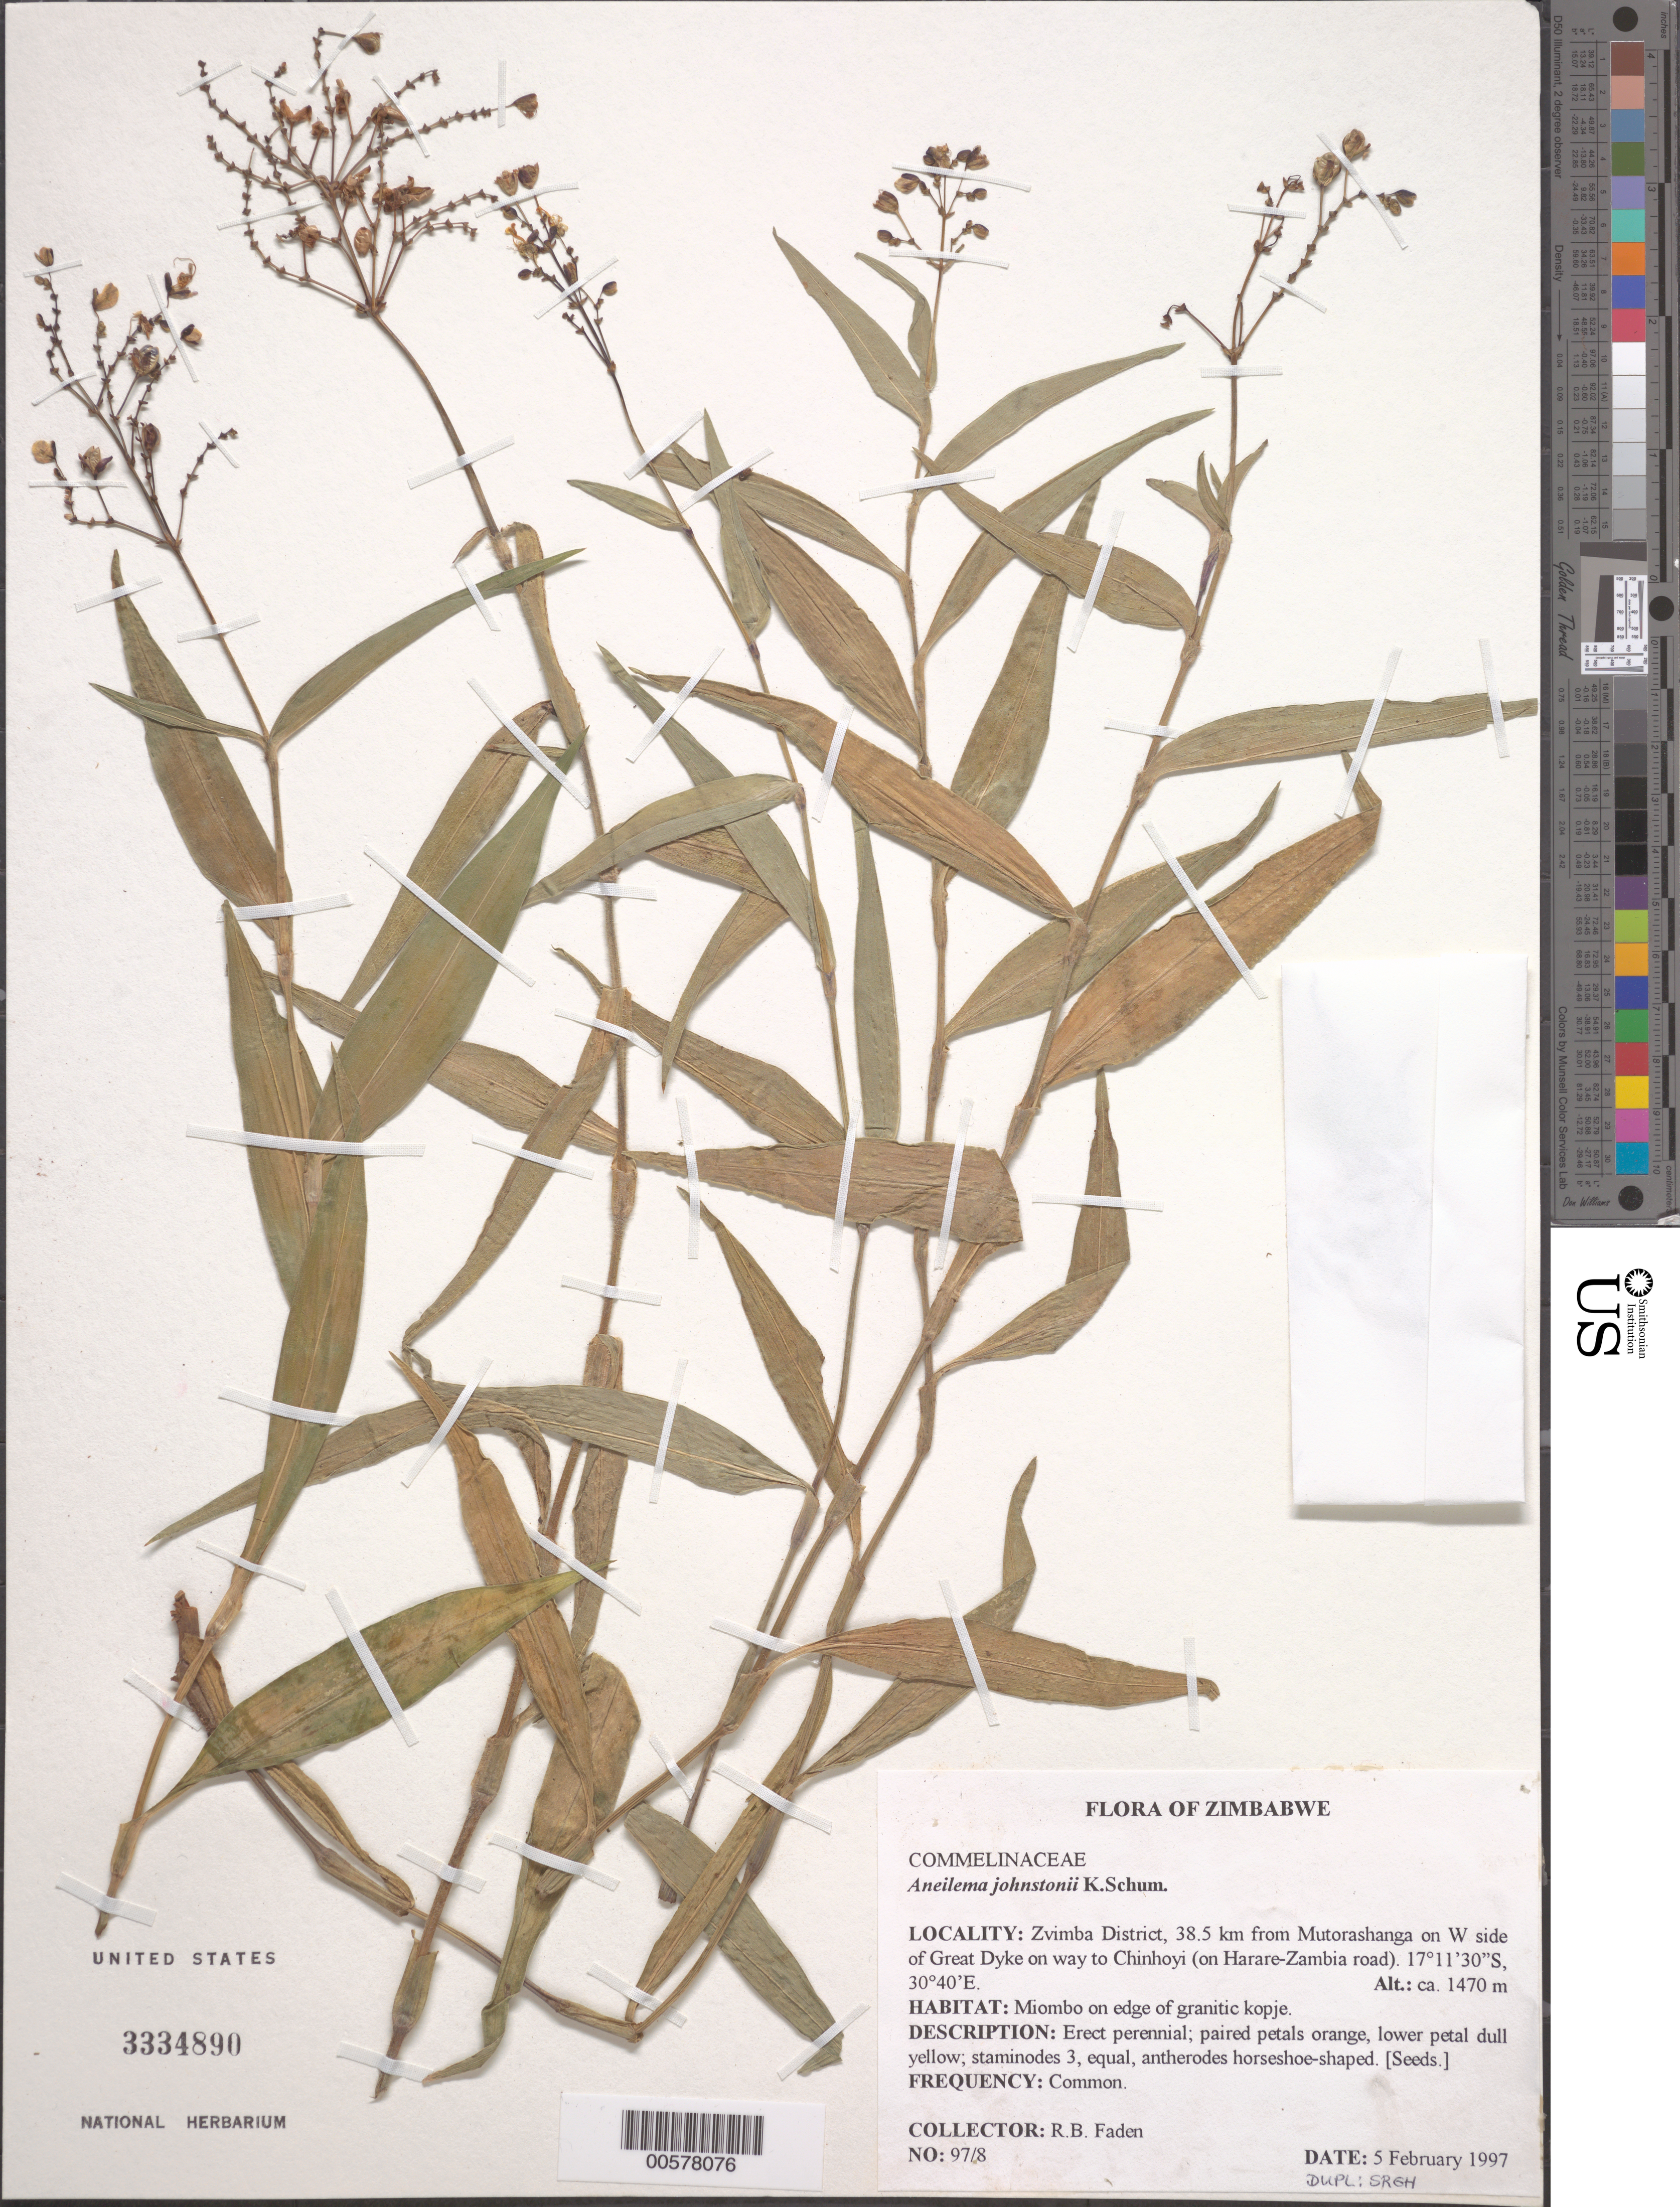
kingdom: Plantae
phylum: Tracheophyta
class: Liliopsida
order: Commelinales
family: Commelinaceae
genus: Aneilema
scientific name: Aneilema johnstonii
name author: K. Schum.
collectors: R. B. Faden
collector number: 97/8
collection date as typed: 05 Feb 1997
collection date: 1997-02-05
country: Zimbabwe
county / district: Zvimba Dist.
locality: From mutorashanga w side of great dyke on way to chinhoyi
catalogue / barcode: US 3334890